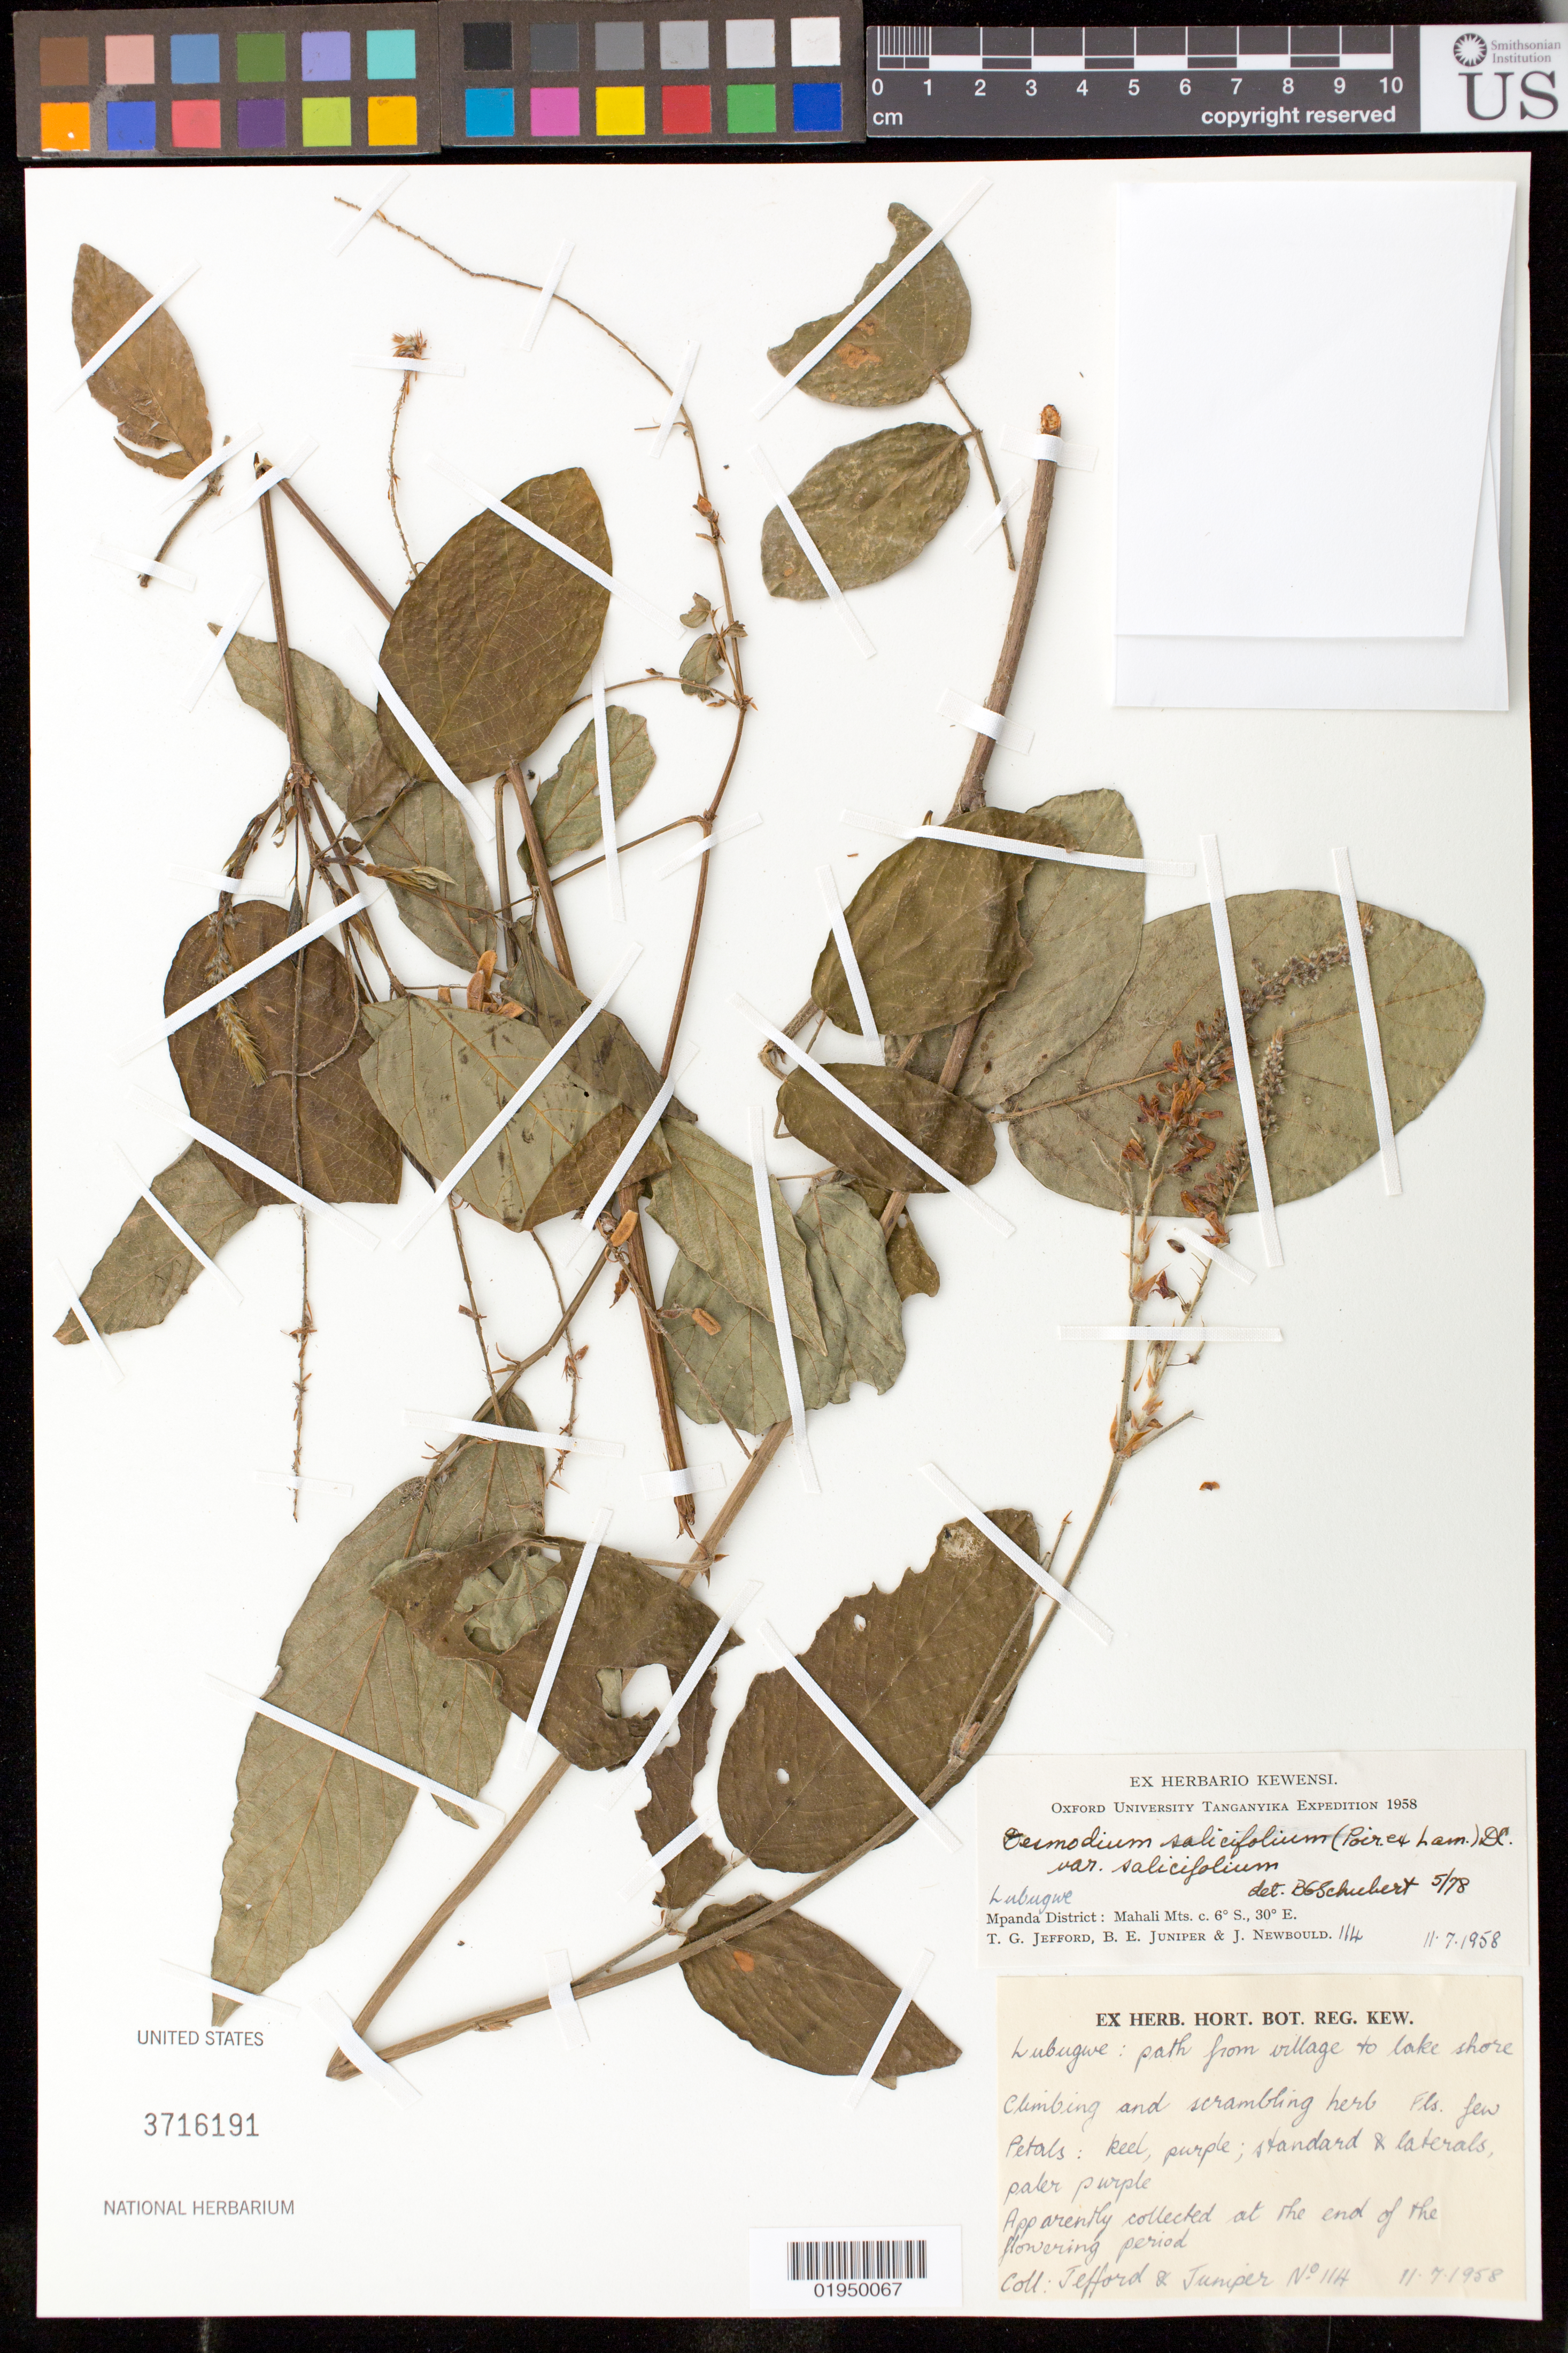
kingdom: Plantae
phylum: Tracheophyta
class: Magnoliopsida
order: Fabales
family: Fabaceae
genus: Pleurolobus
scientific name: Pleurolobus salicifolius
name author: (Poir.) H. Ohashi & K. Ohashi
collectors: T. Jefford & B. Juniper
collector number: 114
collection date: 1958-07-11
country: Tanzania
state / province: Kigoma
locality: Tanganyika Expedition. Mpanda District: Mahali Mts. Lubugwe: path from village to lake shore.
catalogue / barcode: US 3716191